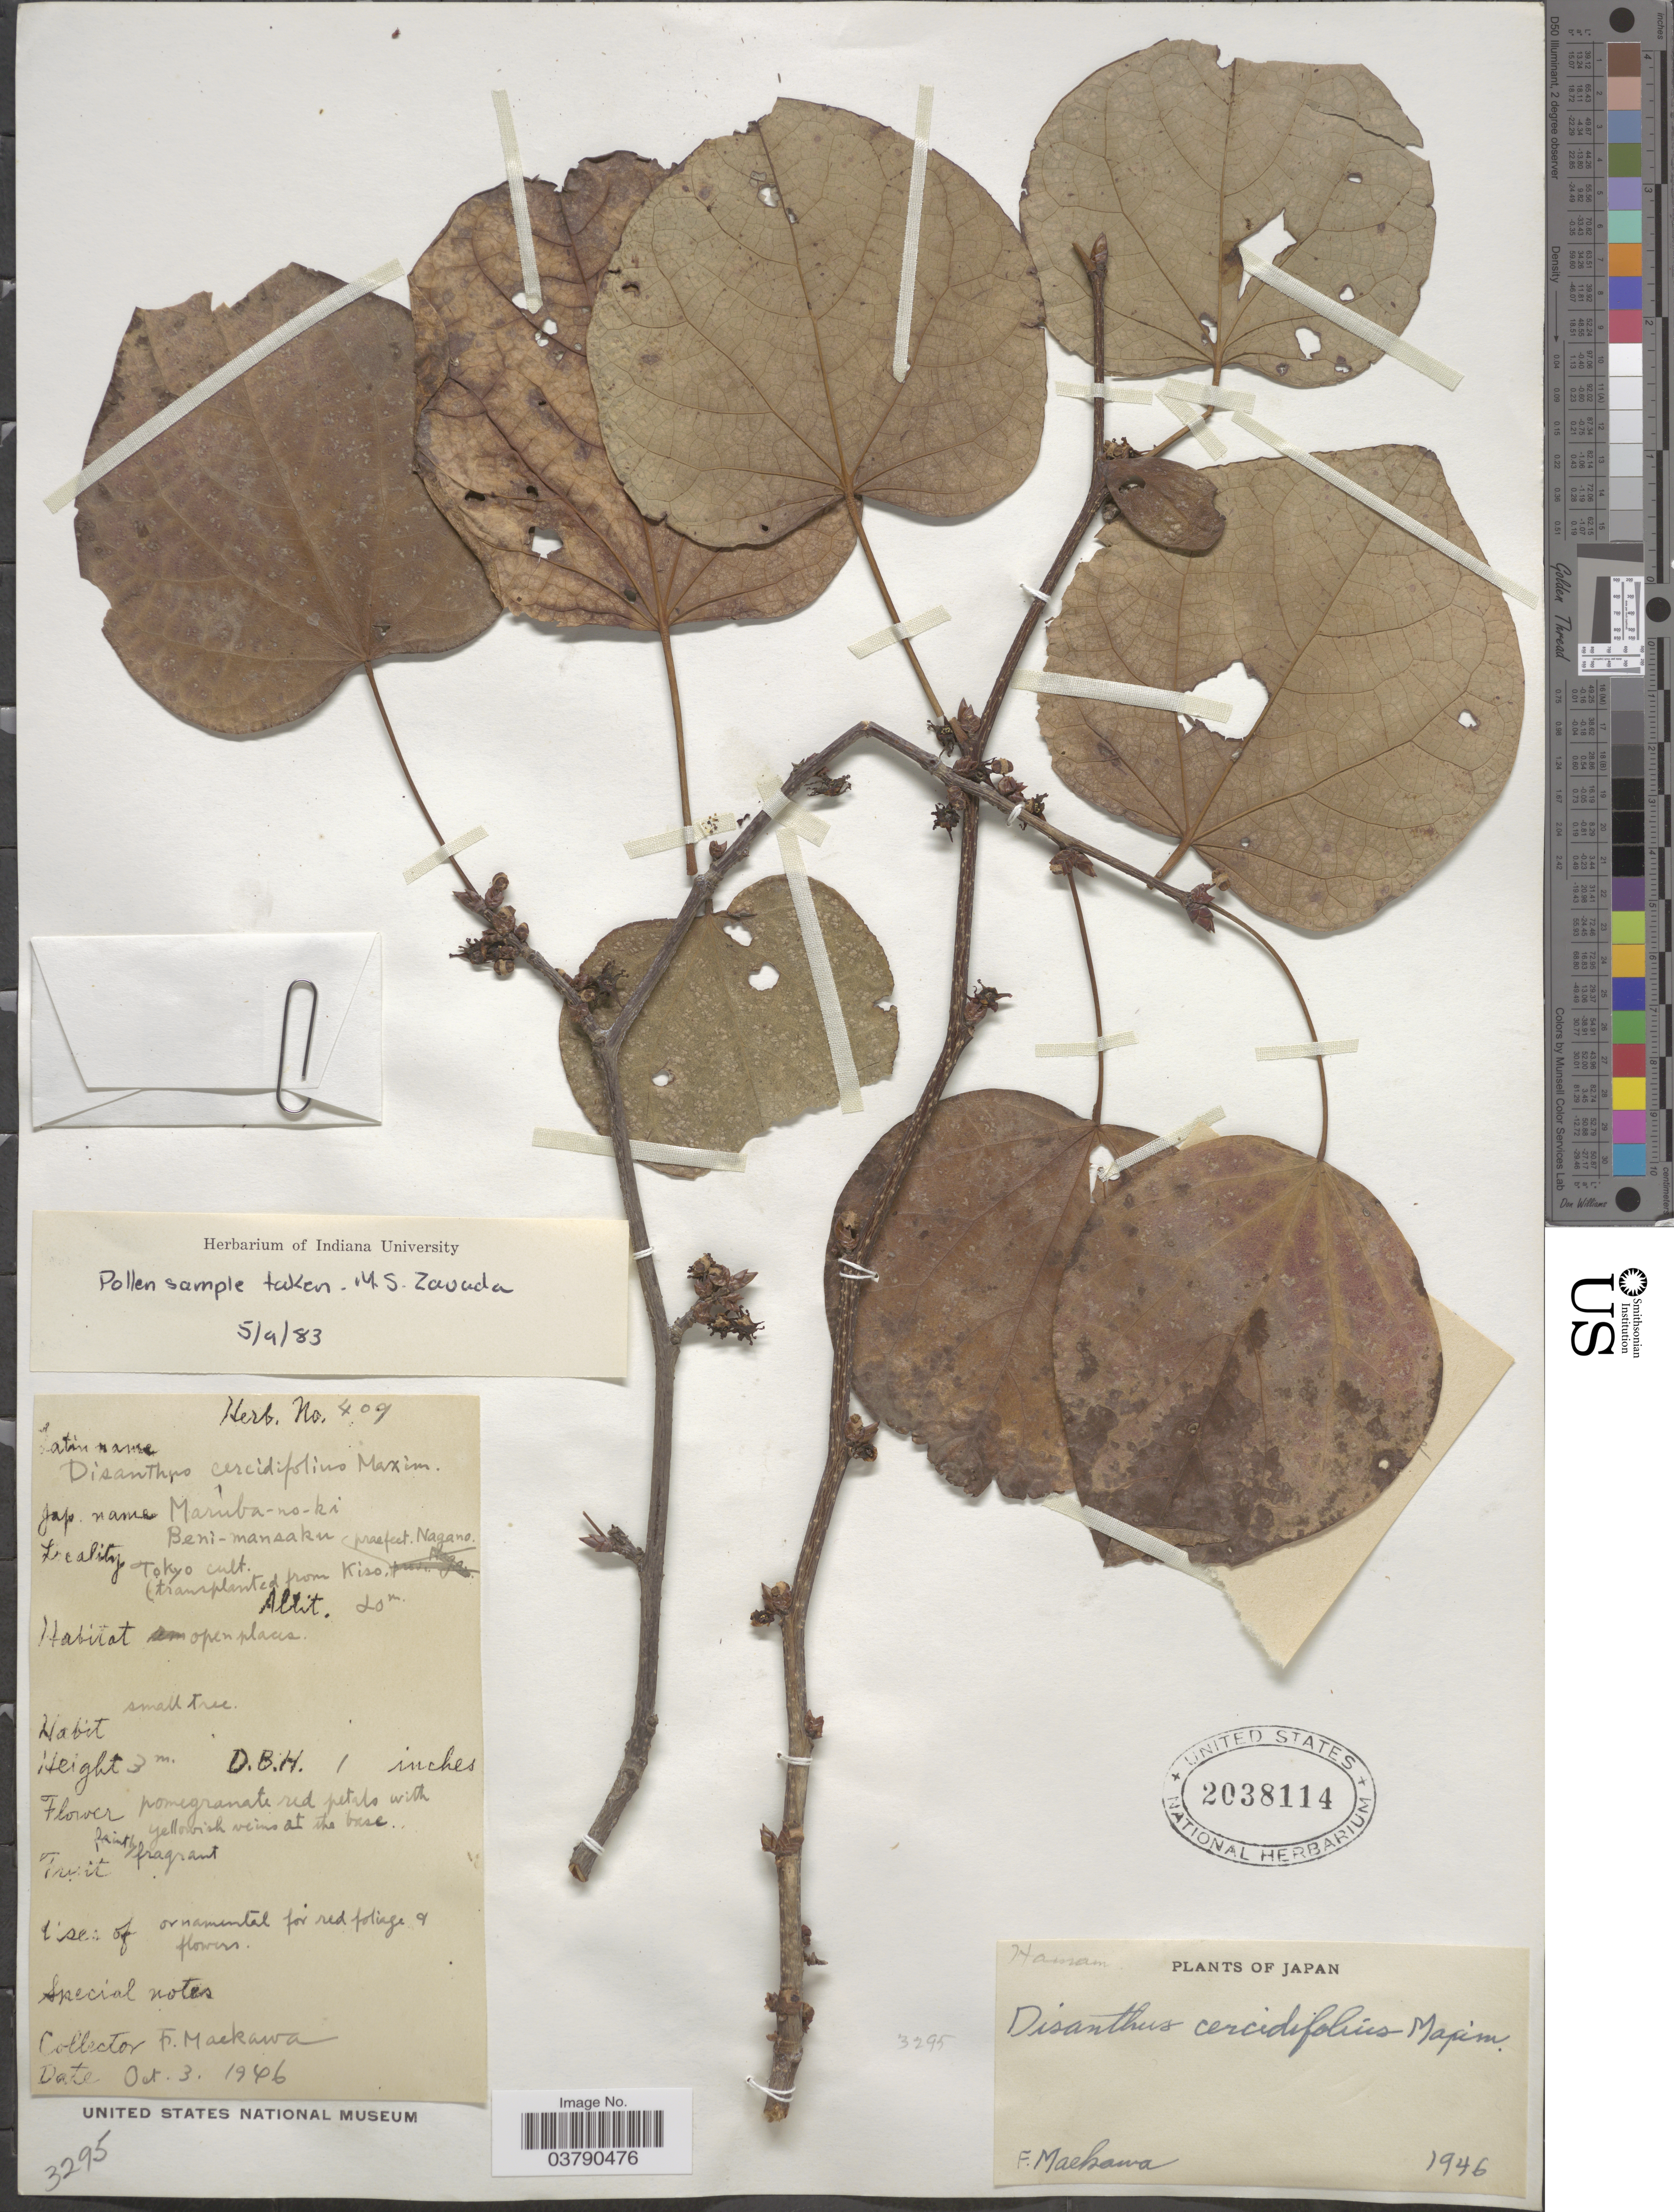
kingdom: Plantae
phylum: Tracheophyta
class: Magnoliopsida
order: Saxifragales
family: Hamamelidaceae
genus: Disanthus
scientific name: Disanthus cercidifolius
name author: Maxim.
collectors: F. Maekawa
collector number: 409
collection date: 1946-10-03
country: Japan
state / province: Tokyo, Federal City of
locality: Tokyo.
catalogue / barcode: US 2038114